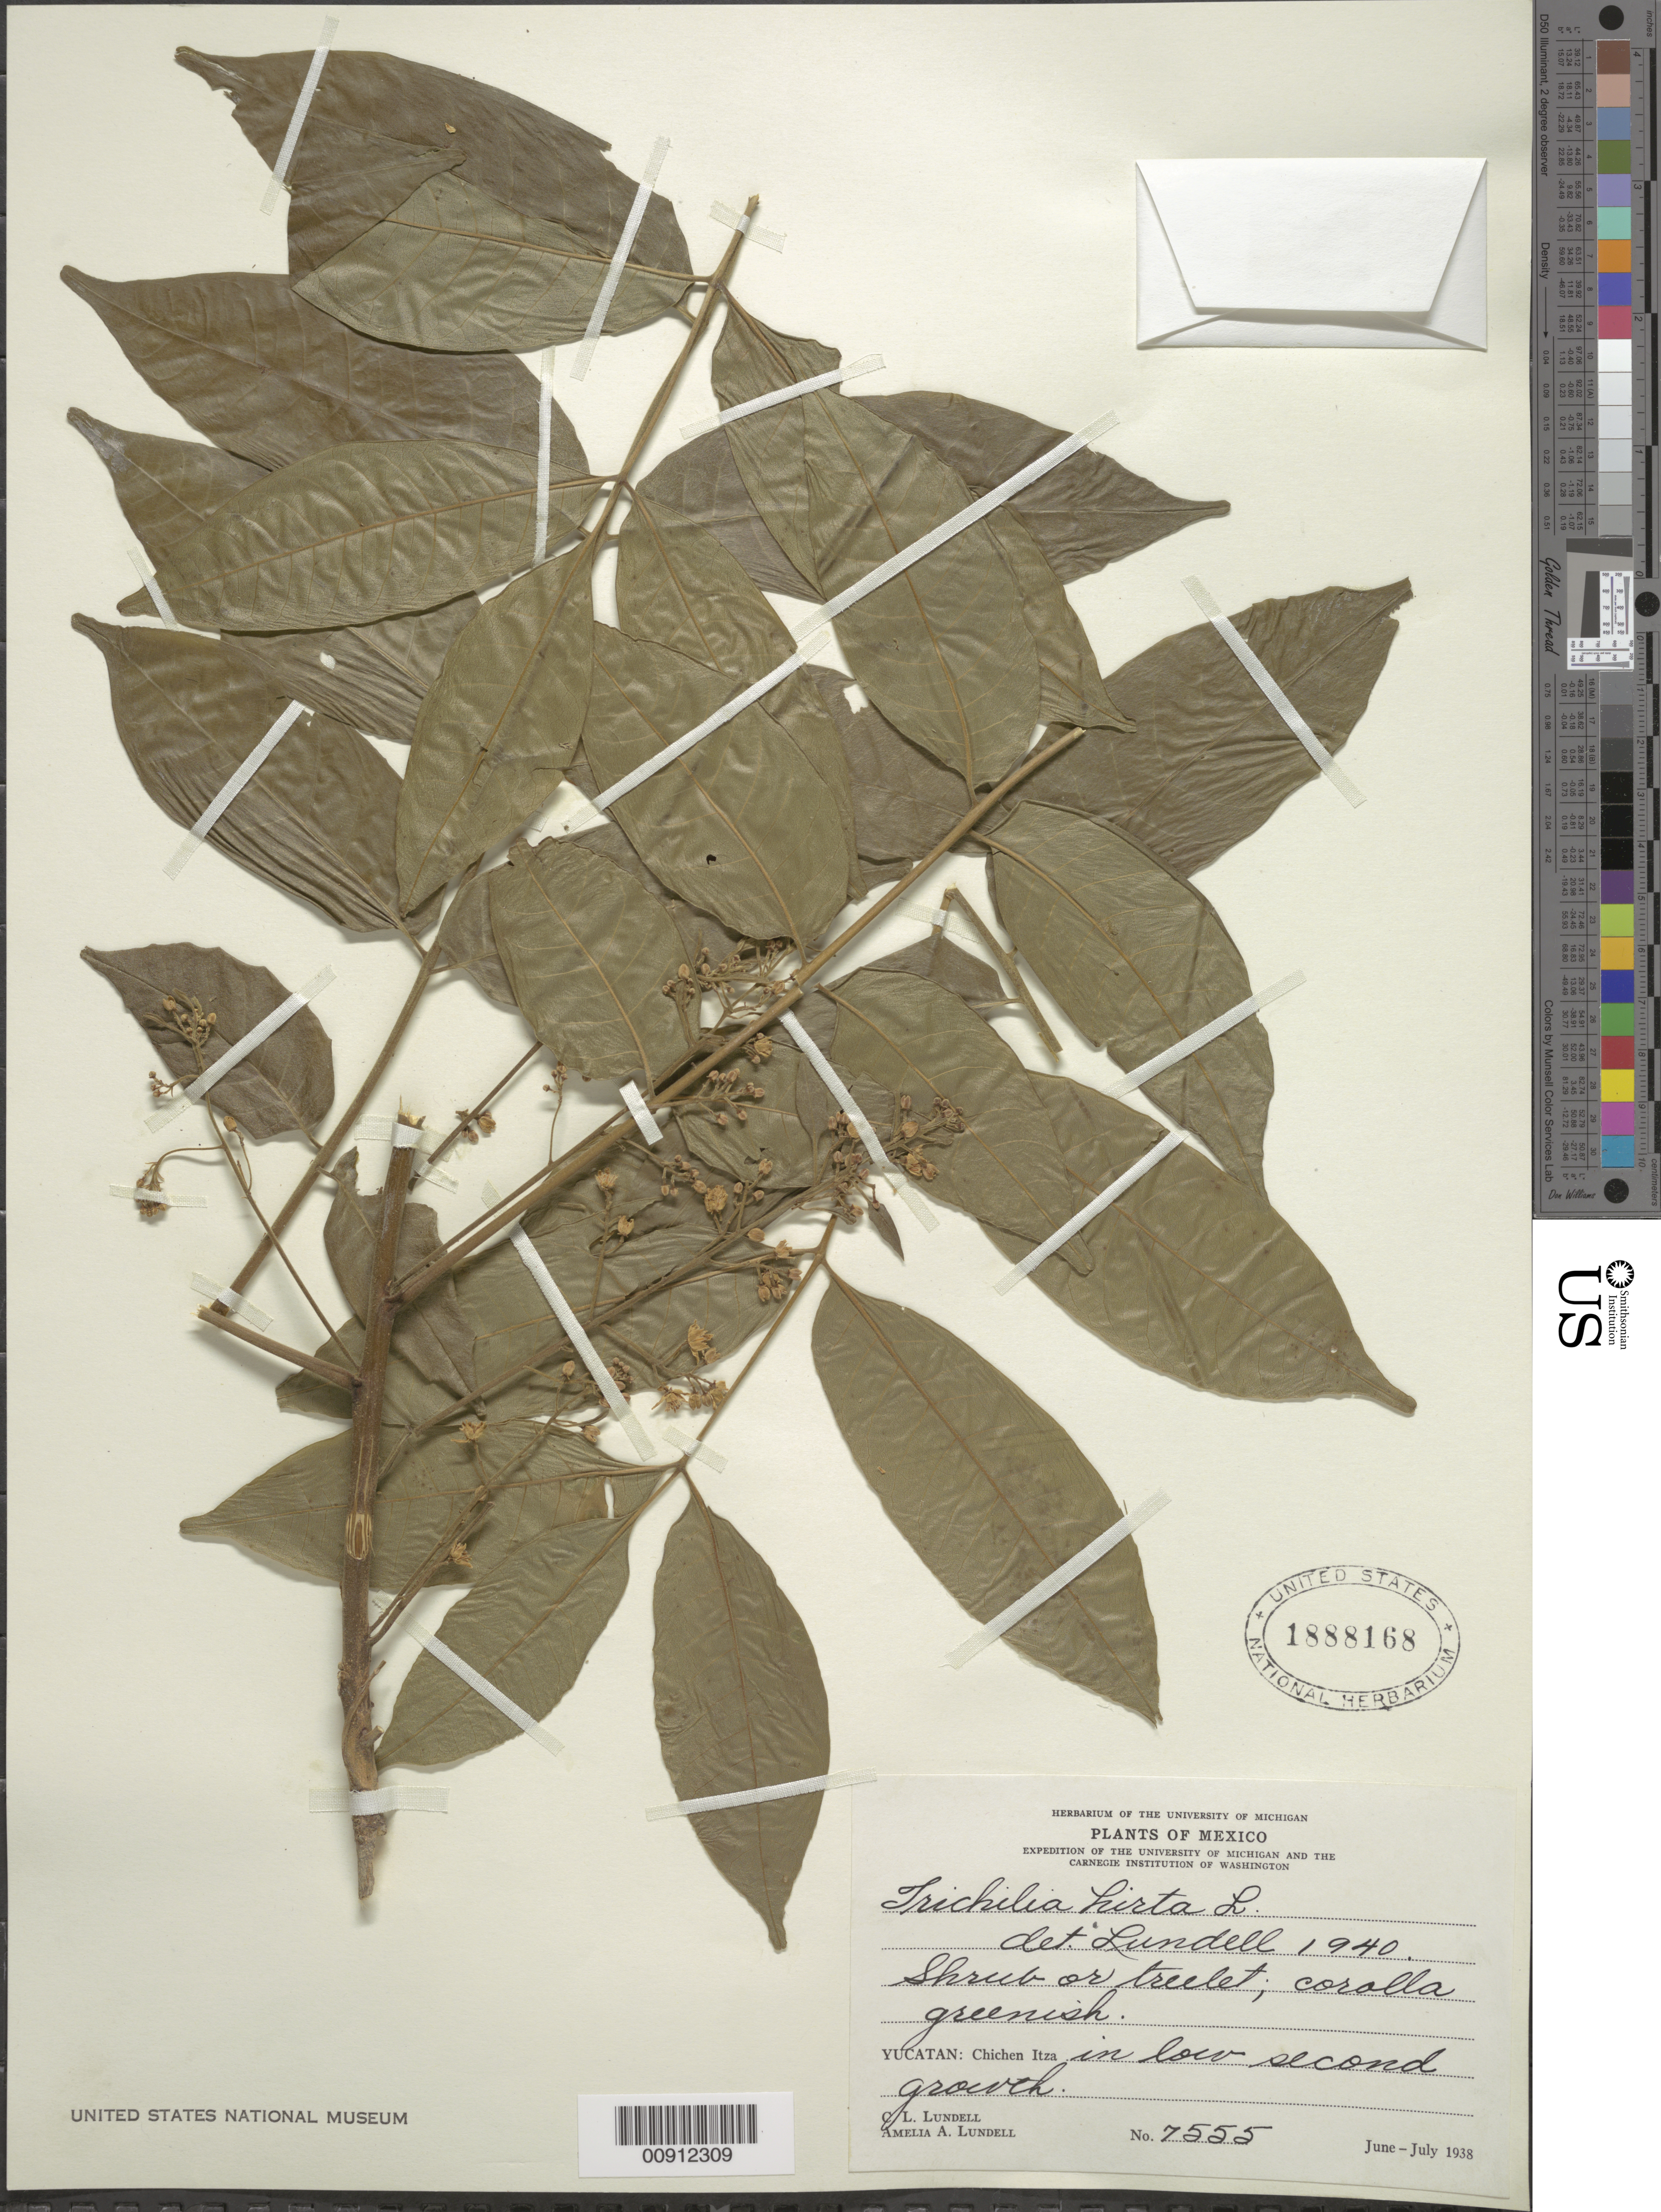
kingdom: Plantae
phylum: Tracheophyta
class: Magnoliopsida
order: Sapindales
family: Meliaceae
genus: Trichilia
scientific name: Trichilia hirta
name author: L.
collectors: C. L. Lundell & A. A. Lundell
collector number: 7555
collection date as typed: Jun 1938 to -- Jul 1938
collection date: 1938-06/1938-07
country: Mexico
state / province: Yucatán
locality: Yucatán: Chichen Itza.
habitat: In low second growth.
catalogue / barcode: US 1888168